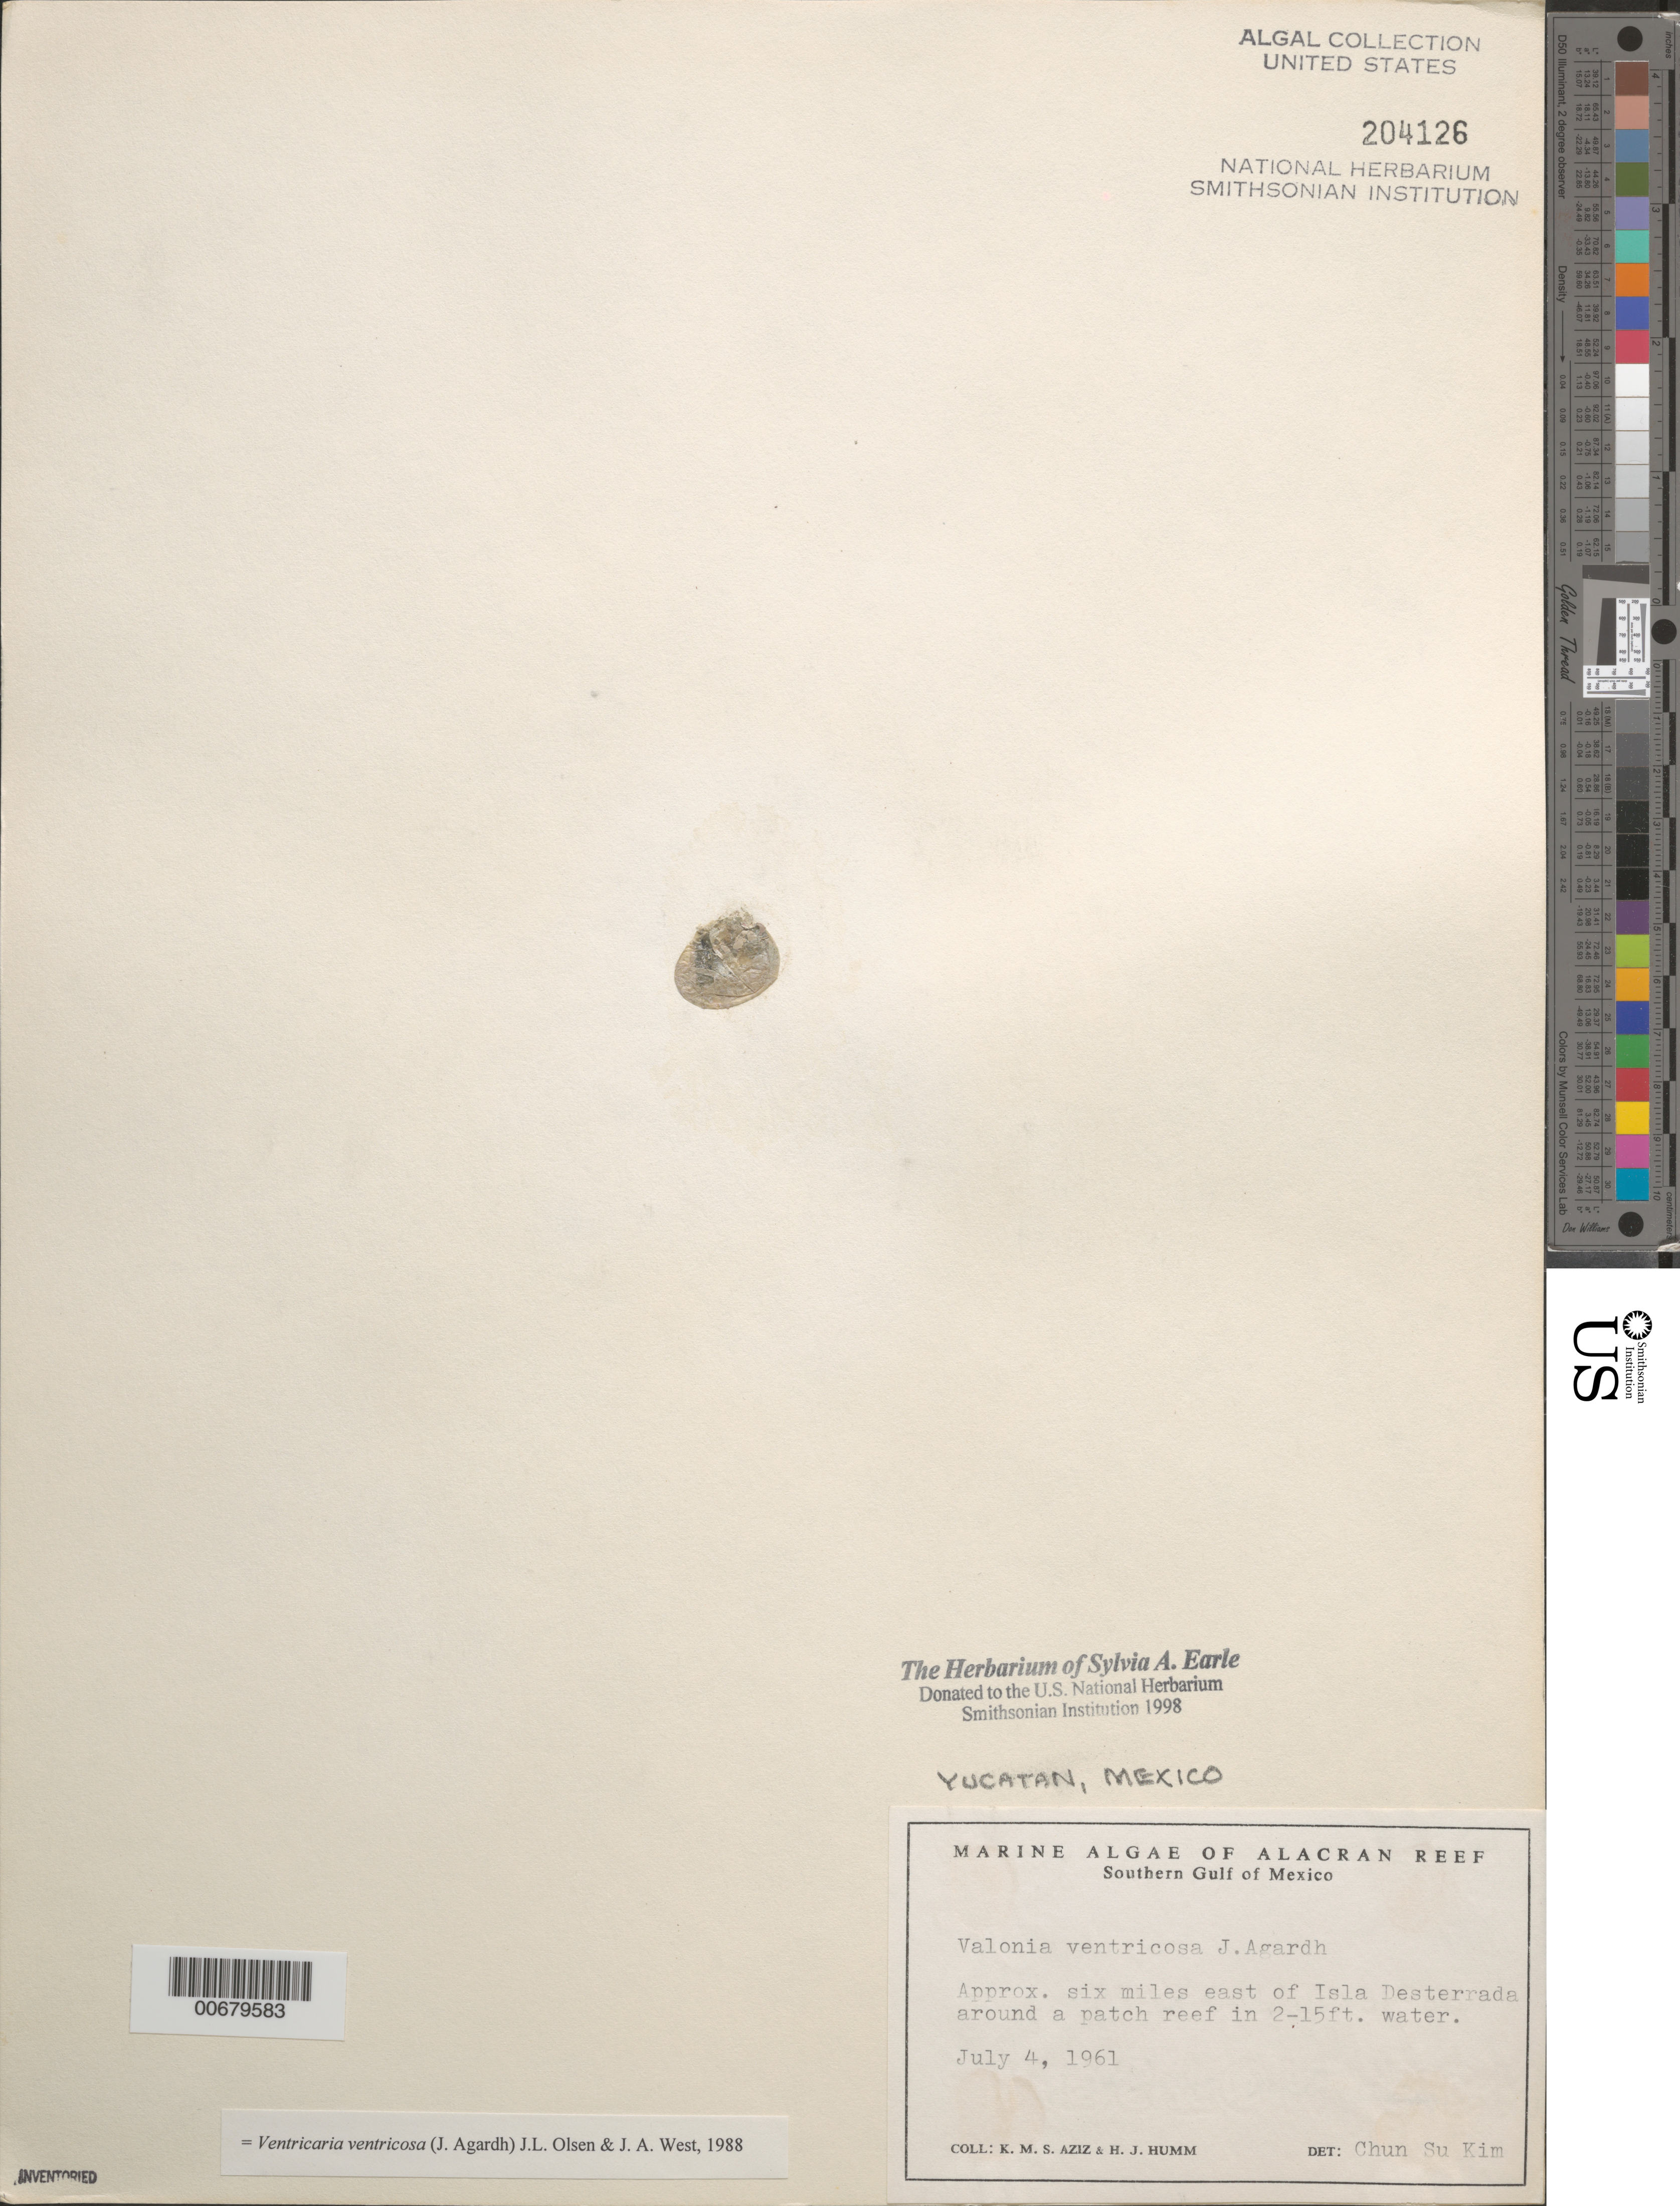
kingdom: Plantae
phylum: Chlorophyta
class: Ulvophyceae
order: Siphonocladales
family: Valoniaceae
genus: Valonia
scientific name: Valonia ventricosa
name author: J. Agardh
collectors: K. M. Aziz & H. J. Humm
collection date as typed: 04 Jul 1961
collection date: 1961-07-04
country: Mexico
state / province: Yucatán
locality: Alacran Reef, ca. 6 miles east of Isla Desterrada, southern Gulf of Mexico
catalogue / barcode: US 204126